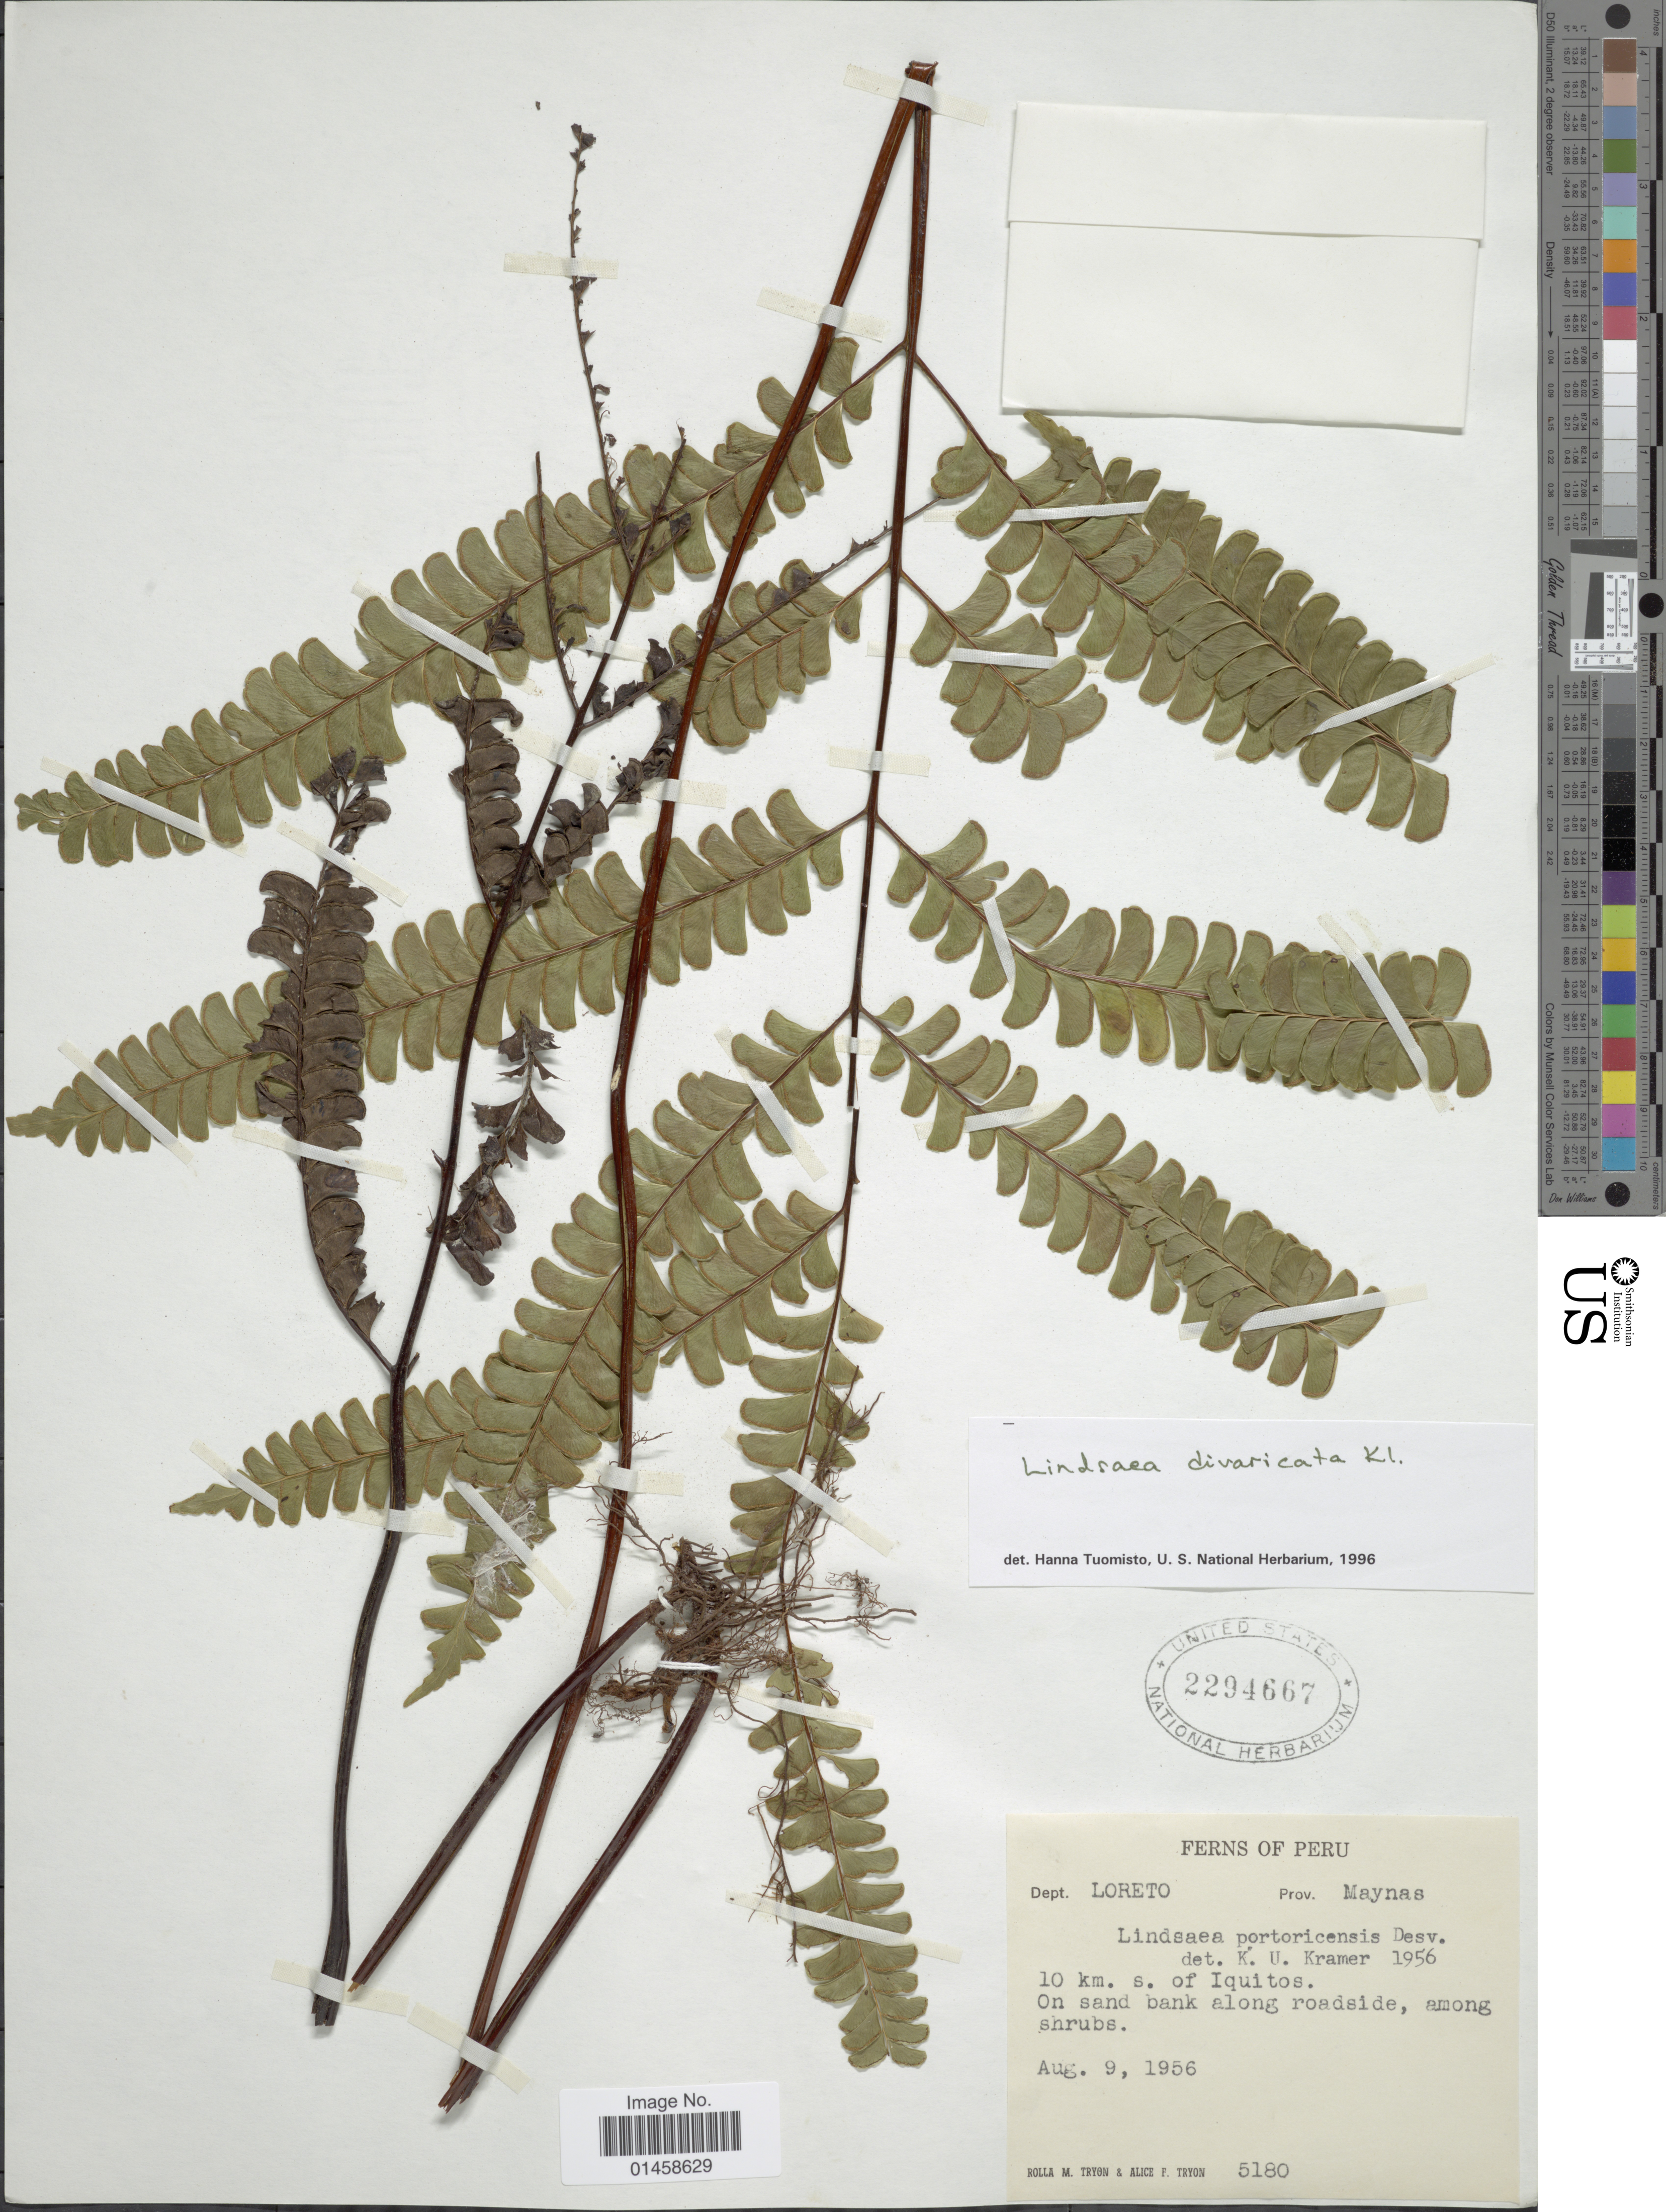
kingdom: Plantae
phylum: Tracheophyta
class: Polypodiopsida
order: Polypodiales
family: Lindsaeaceae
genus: Lindsaea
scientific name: Lindsaea divaricata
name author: Klotzsch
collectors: R. M. Tryon & A. F. Tryon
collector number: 5180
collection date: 1956-08-09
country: Peru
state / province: Loreto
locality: Dept. Loreto, Prov. Maynas, 10 km. s. of Iquitos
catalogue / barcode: US 2294667